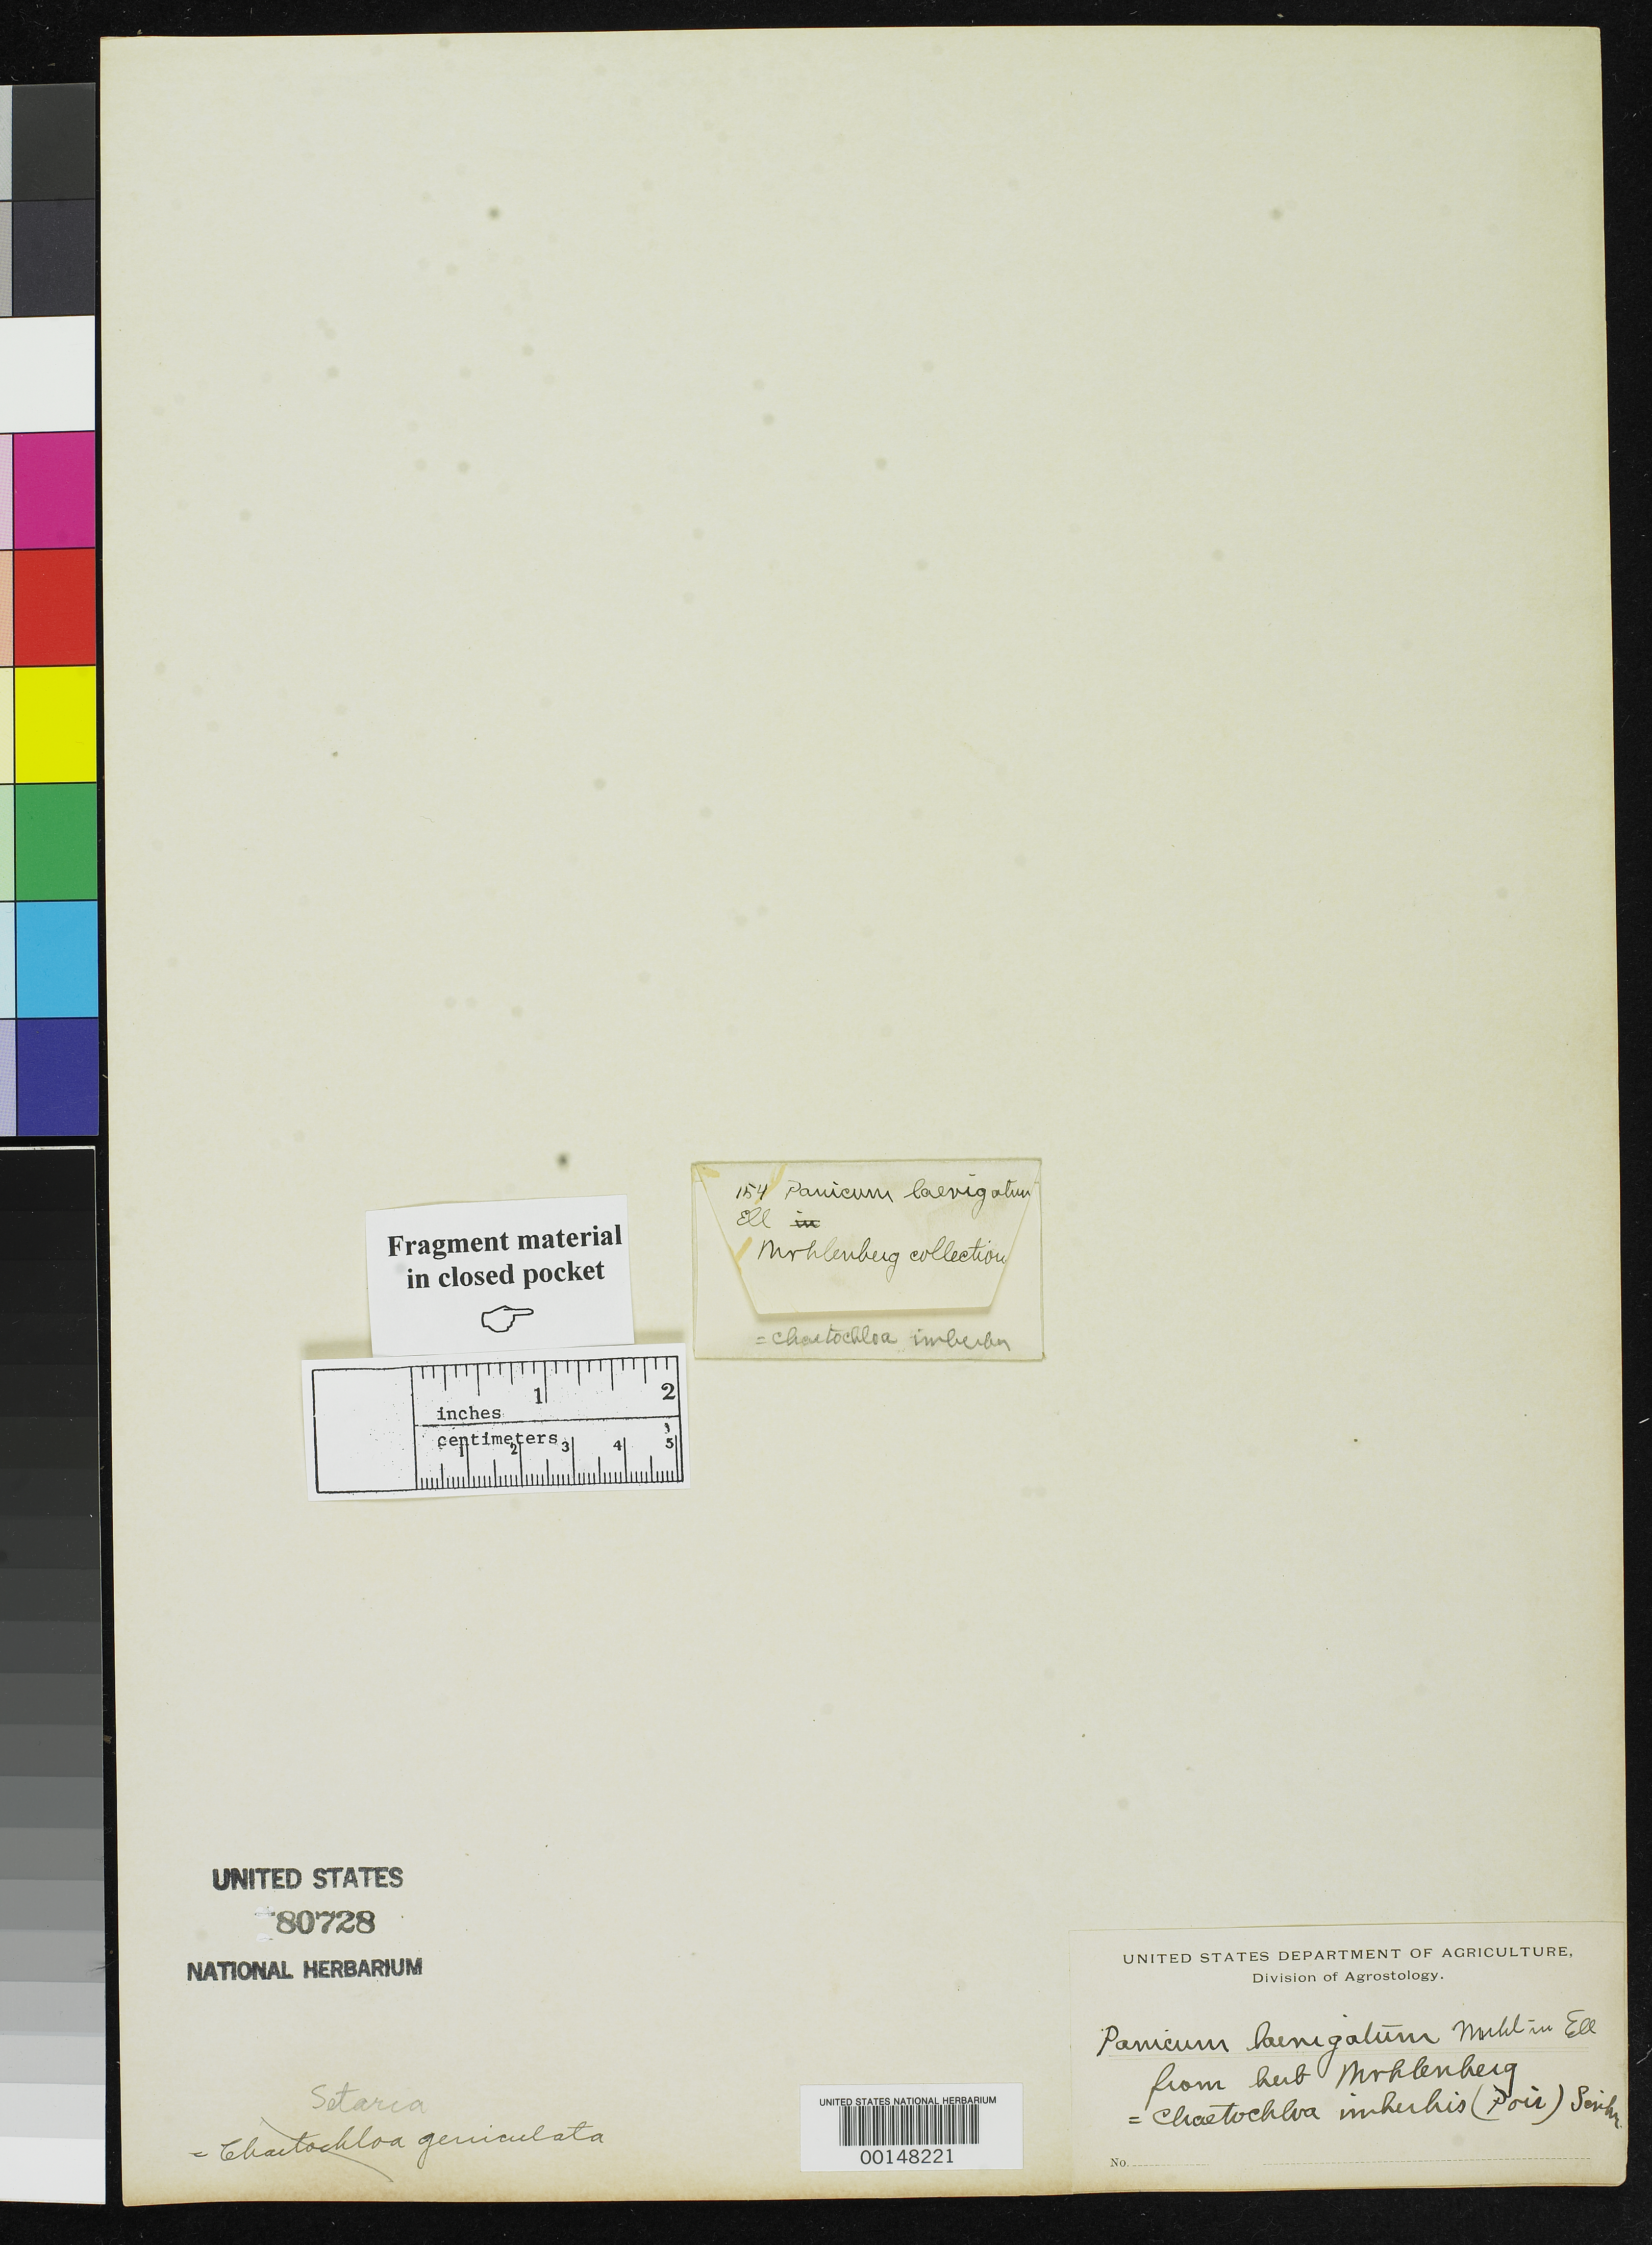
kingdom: Plantae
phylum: Tracheophyta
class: Liliopsida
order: Poales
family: Poaceae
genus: Panicum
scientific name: Panicum laevigatum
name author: Muhl. ex Elliott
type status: Type Fragment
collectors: H. Muhlenberg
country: United States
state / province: South Carolina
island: Eddings Island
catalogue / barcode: US 80728